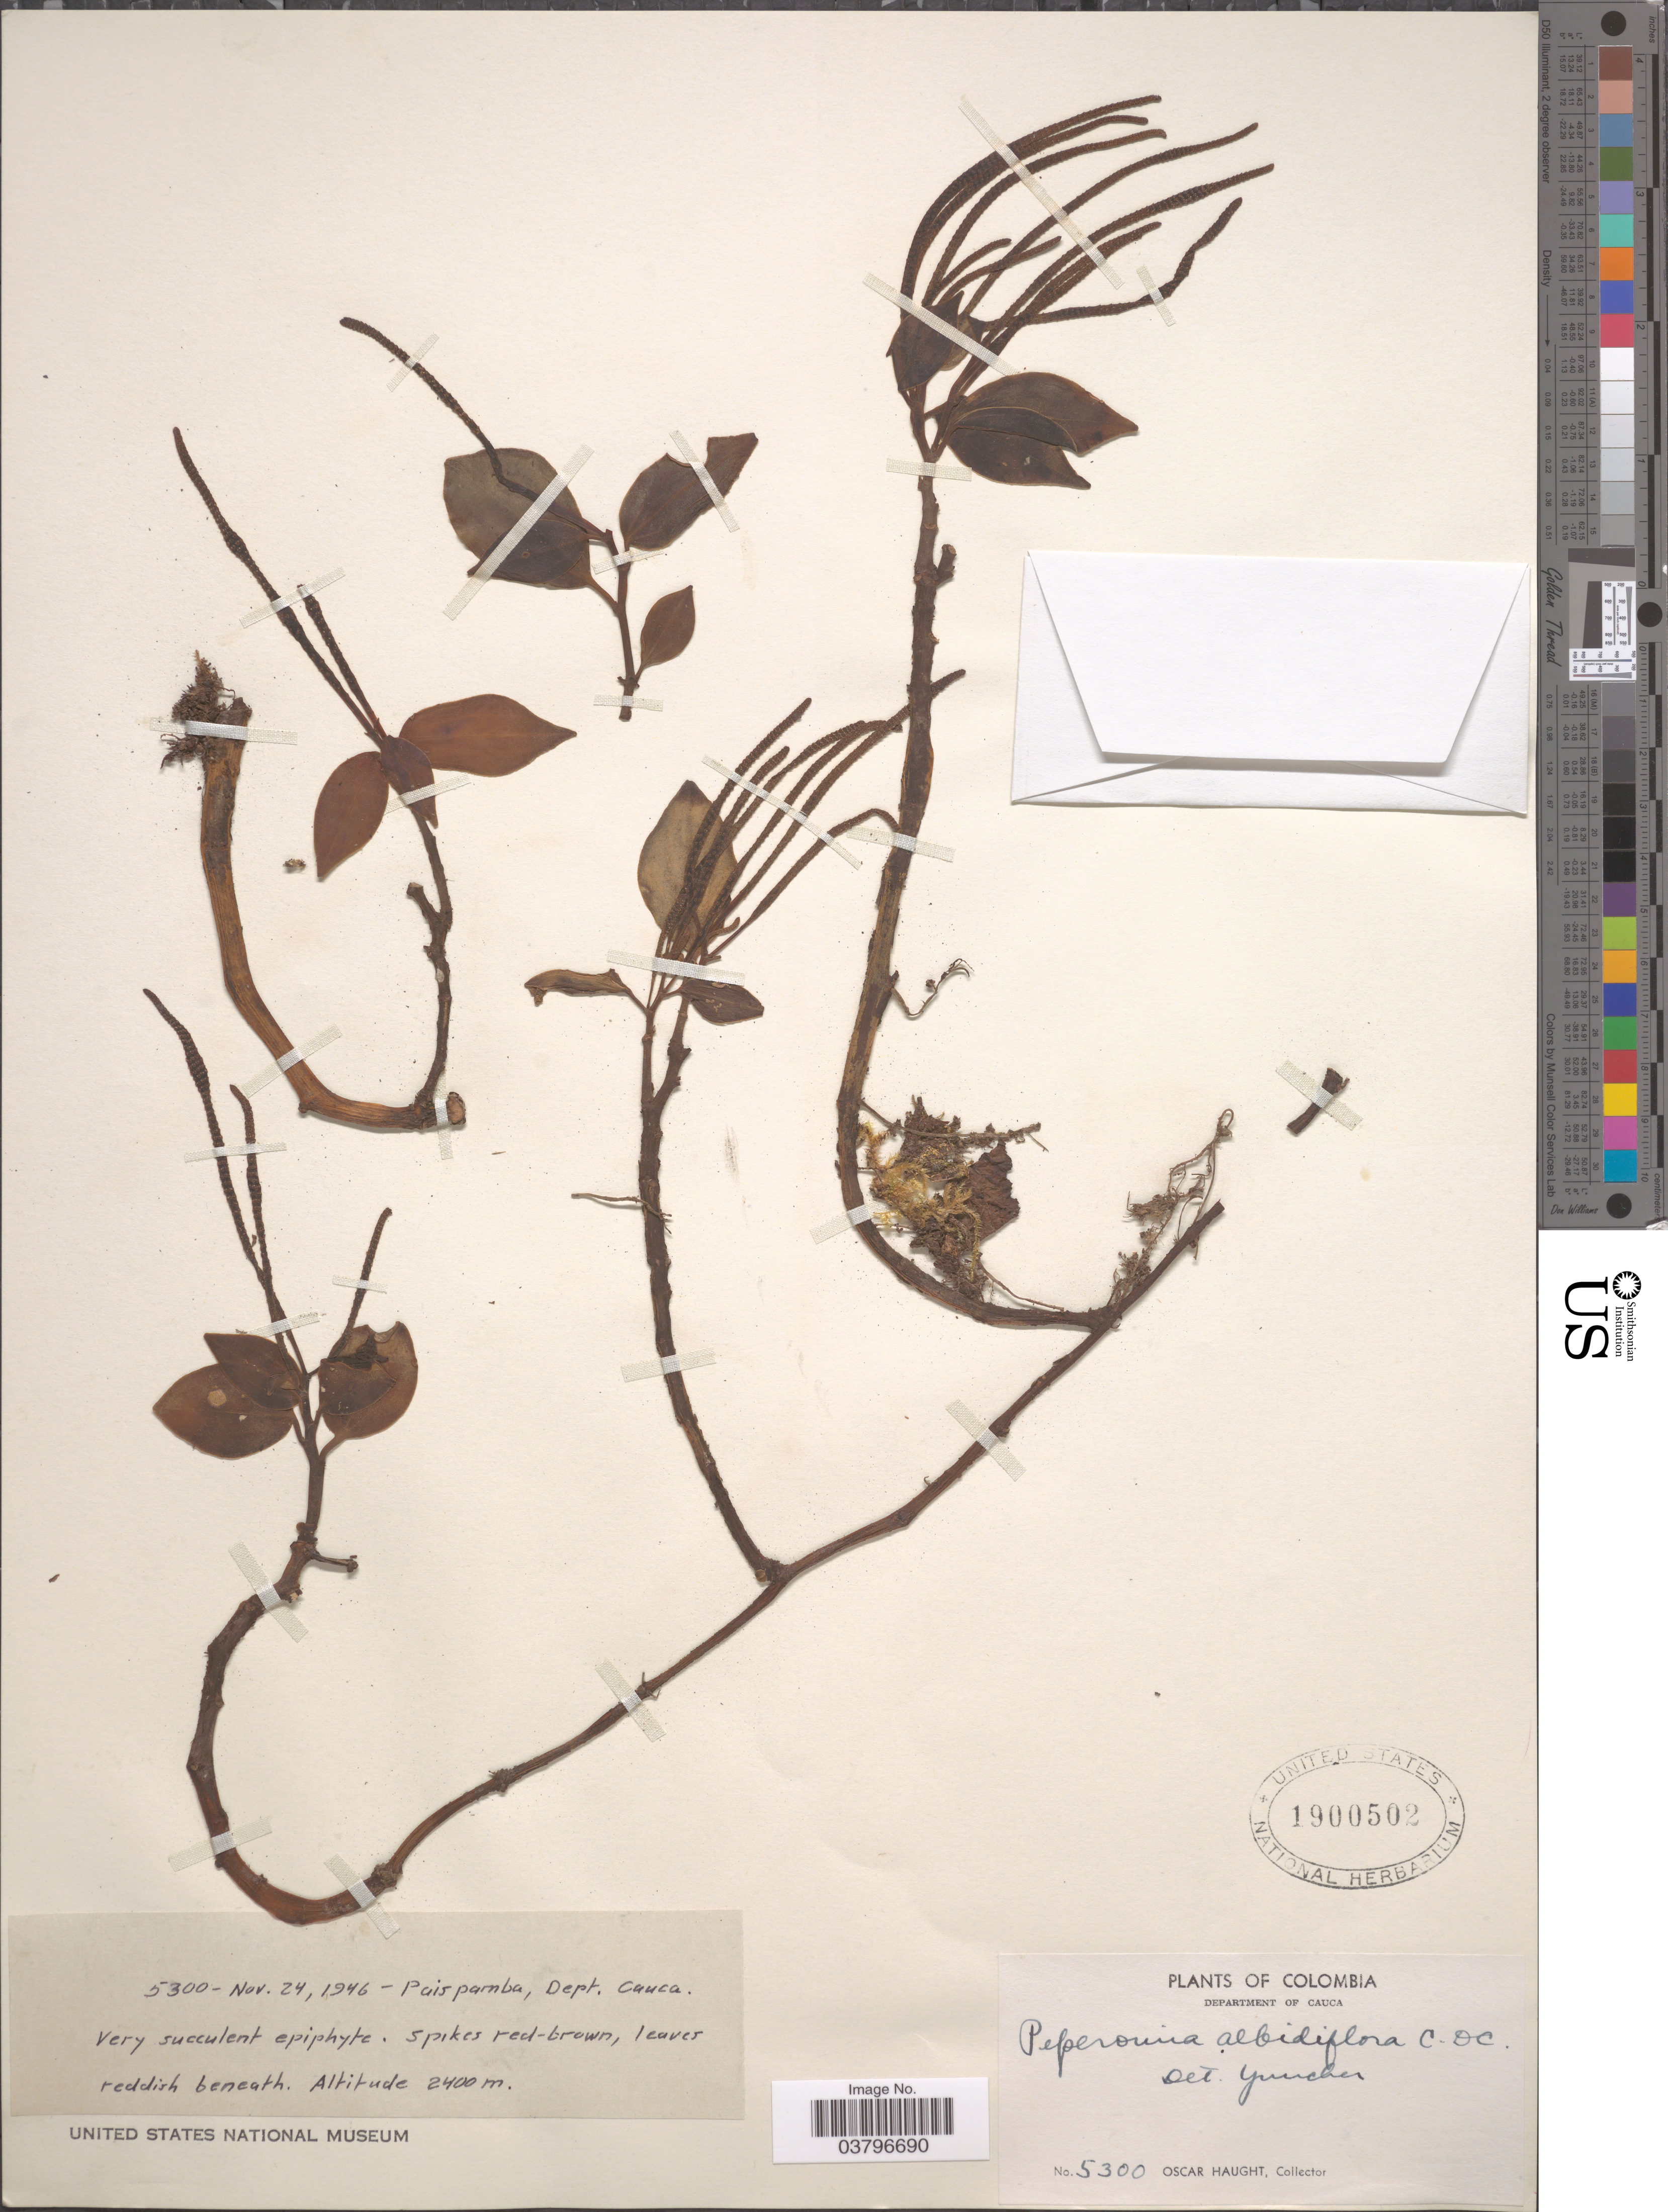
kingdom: Plantae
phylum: Tracheophyta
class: Magnoliopsida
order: Piperales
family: Piperaceae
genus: Peperomia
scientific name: Peperomia albidiflora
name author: C. DC.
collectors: O. Haught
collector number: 5300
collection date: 1946-11-24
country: Colombia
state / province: Cauca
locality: Department of Cauca. Paispamba.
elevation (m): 2400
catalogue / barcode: US 1900502